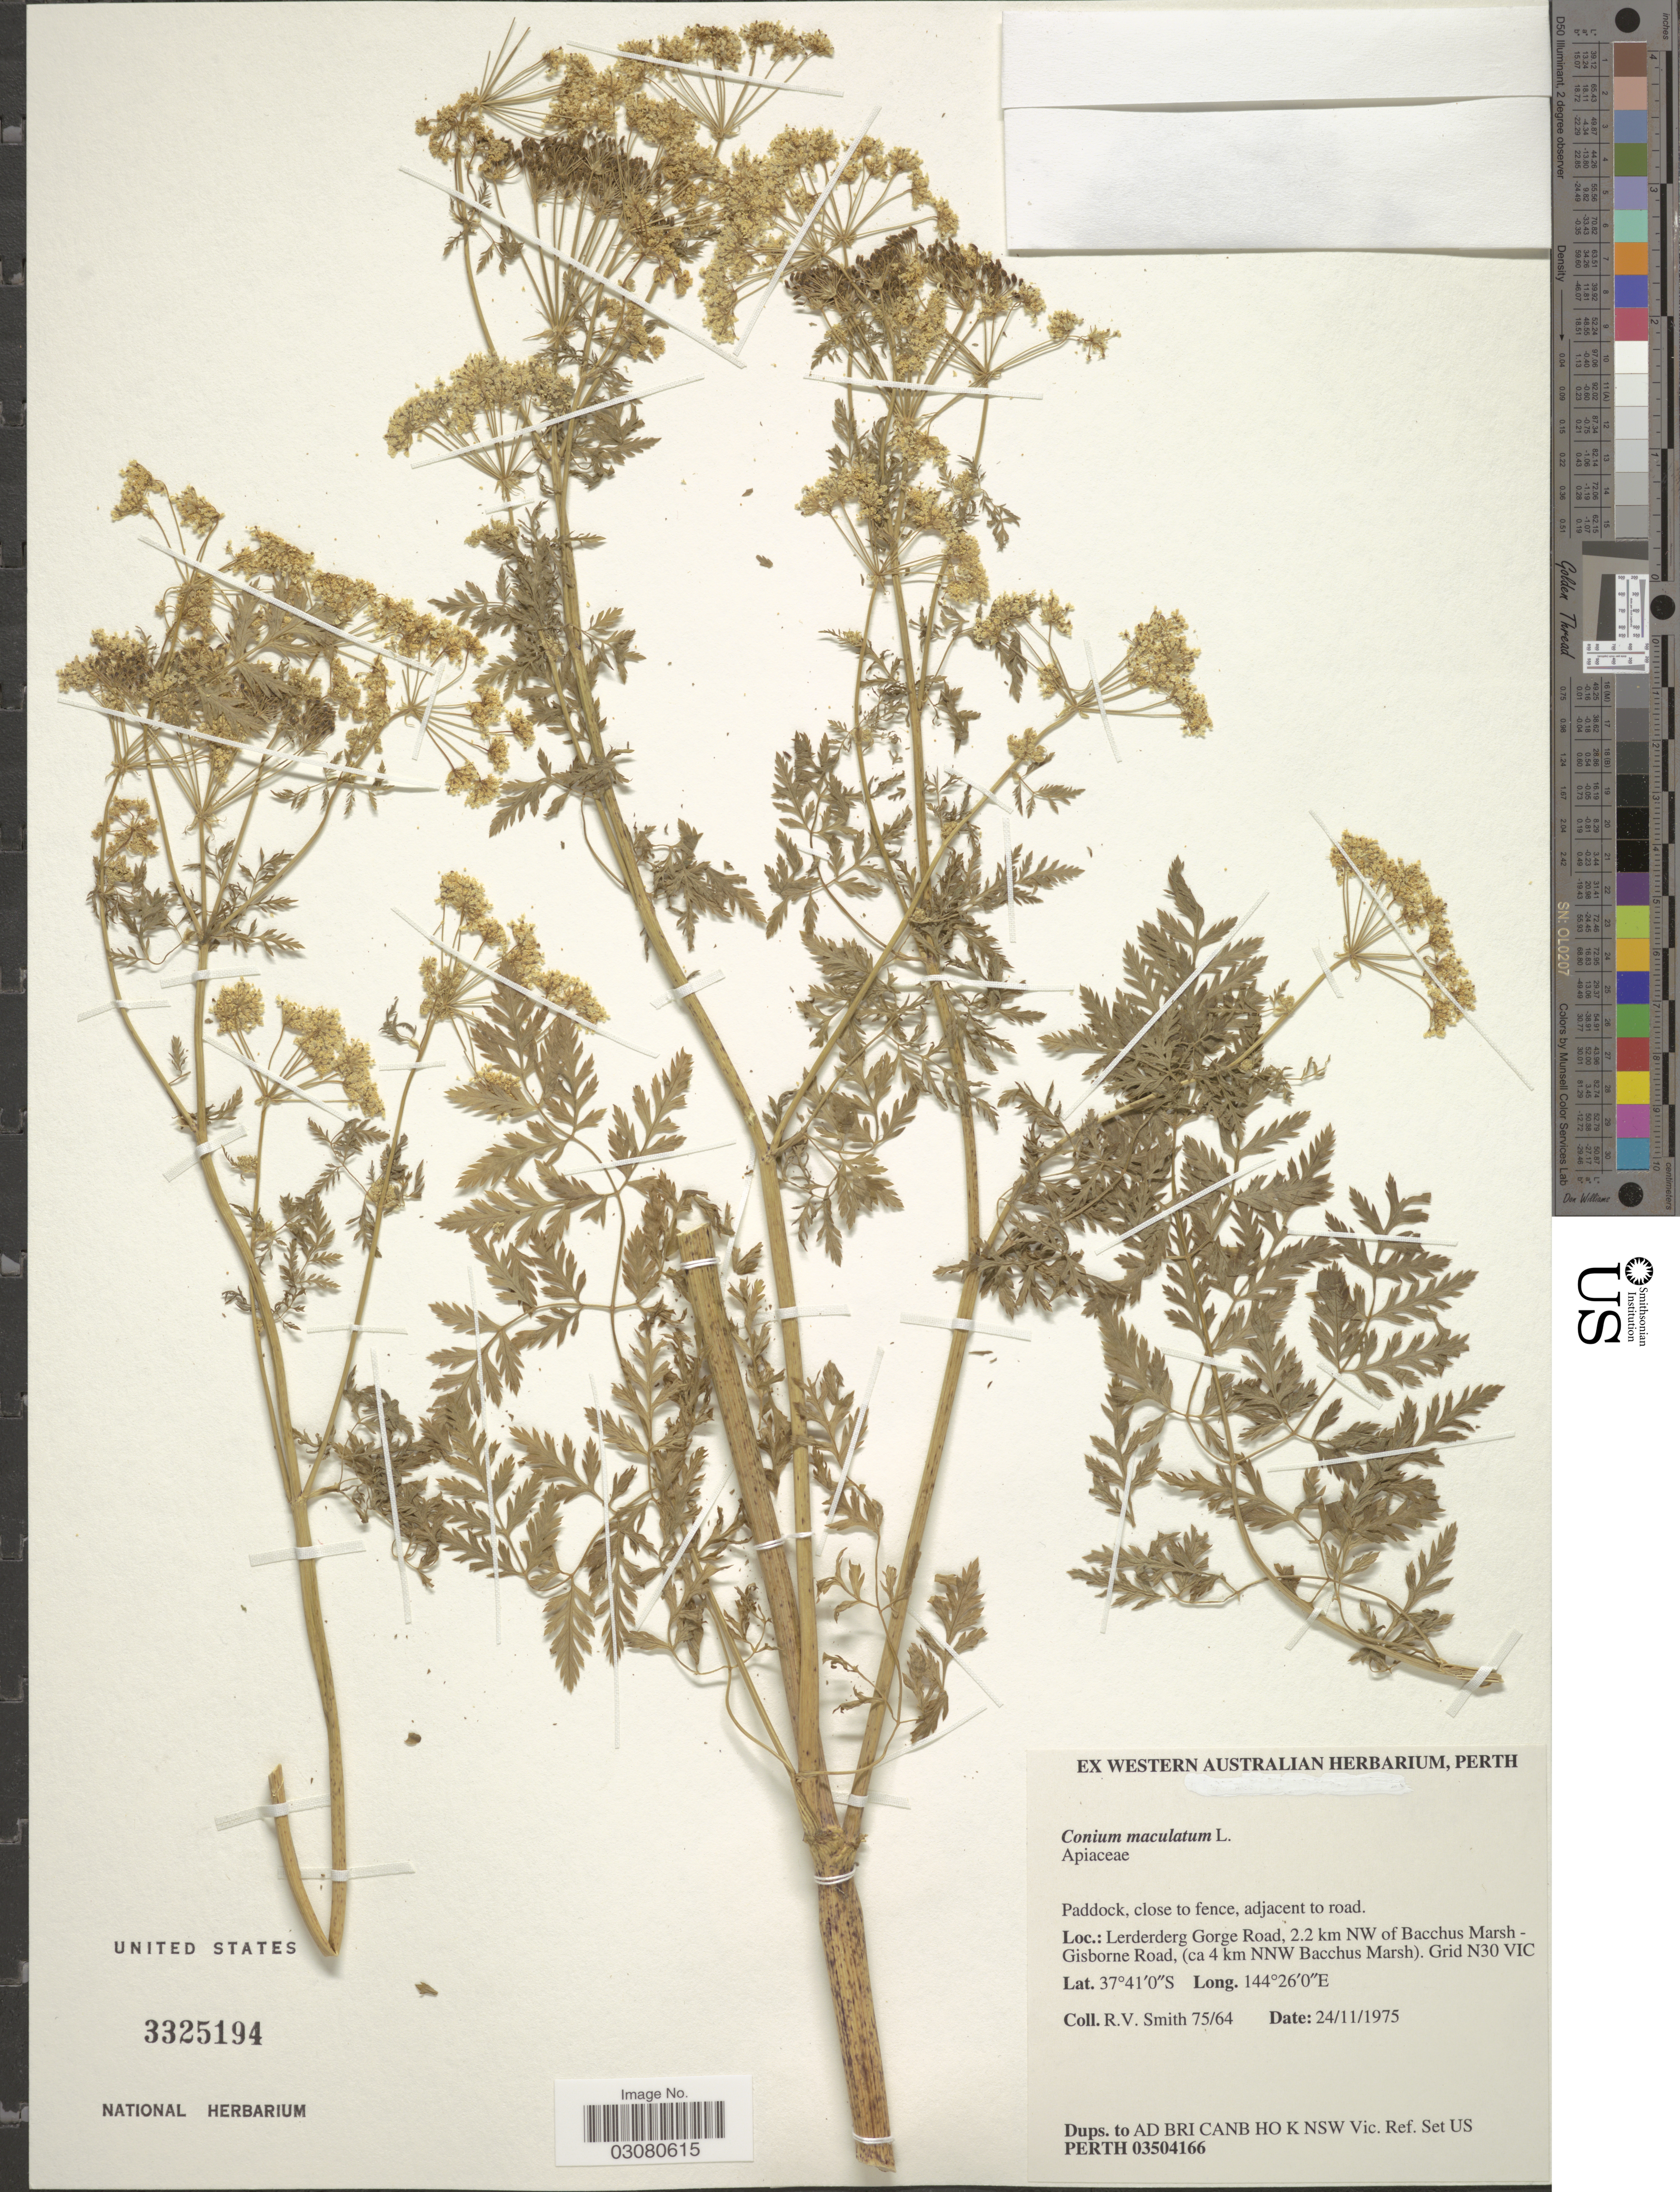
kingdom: Plantae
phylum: Tracheophyta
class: Magnoliopsida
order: Apiales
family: Apiaceae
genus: Conium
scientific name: Conium maculatum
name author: L.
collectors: R. V. Smith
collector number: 75-64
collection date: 1975-11-24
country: Australia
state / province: Western Australia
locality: Lerderderg Gorge Road, 2.2 km NW of Bacchus Marsh - Gisborne Road, (ca 4 km NNW Bacchus Marsh). Grid N30 VIC.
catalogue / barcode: US 3325194